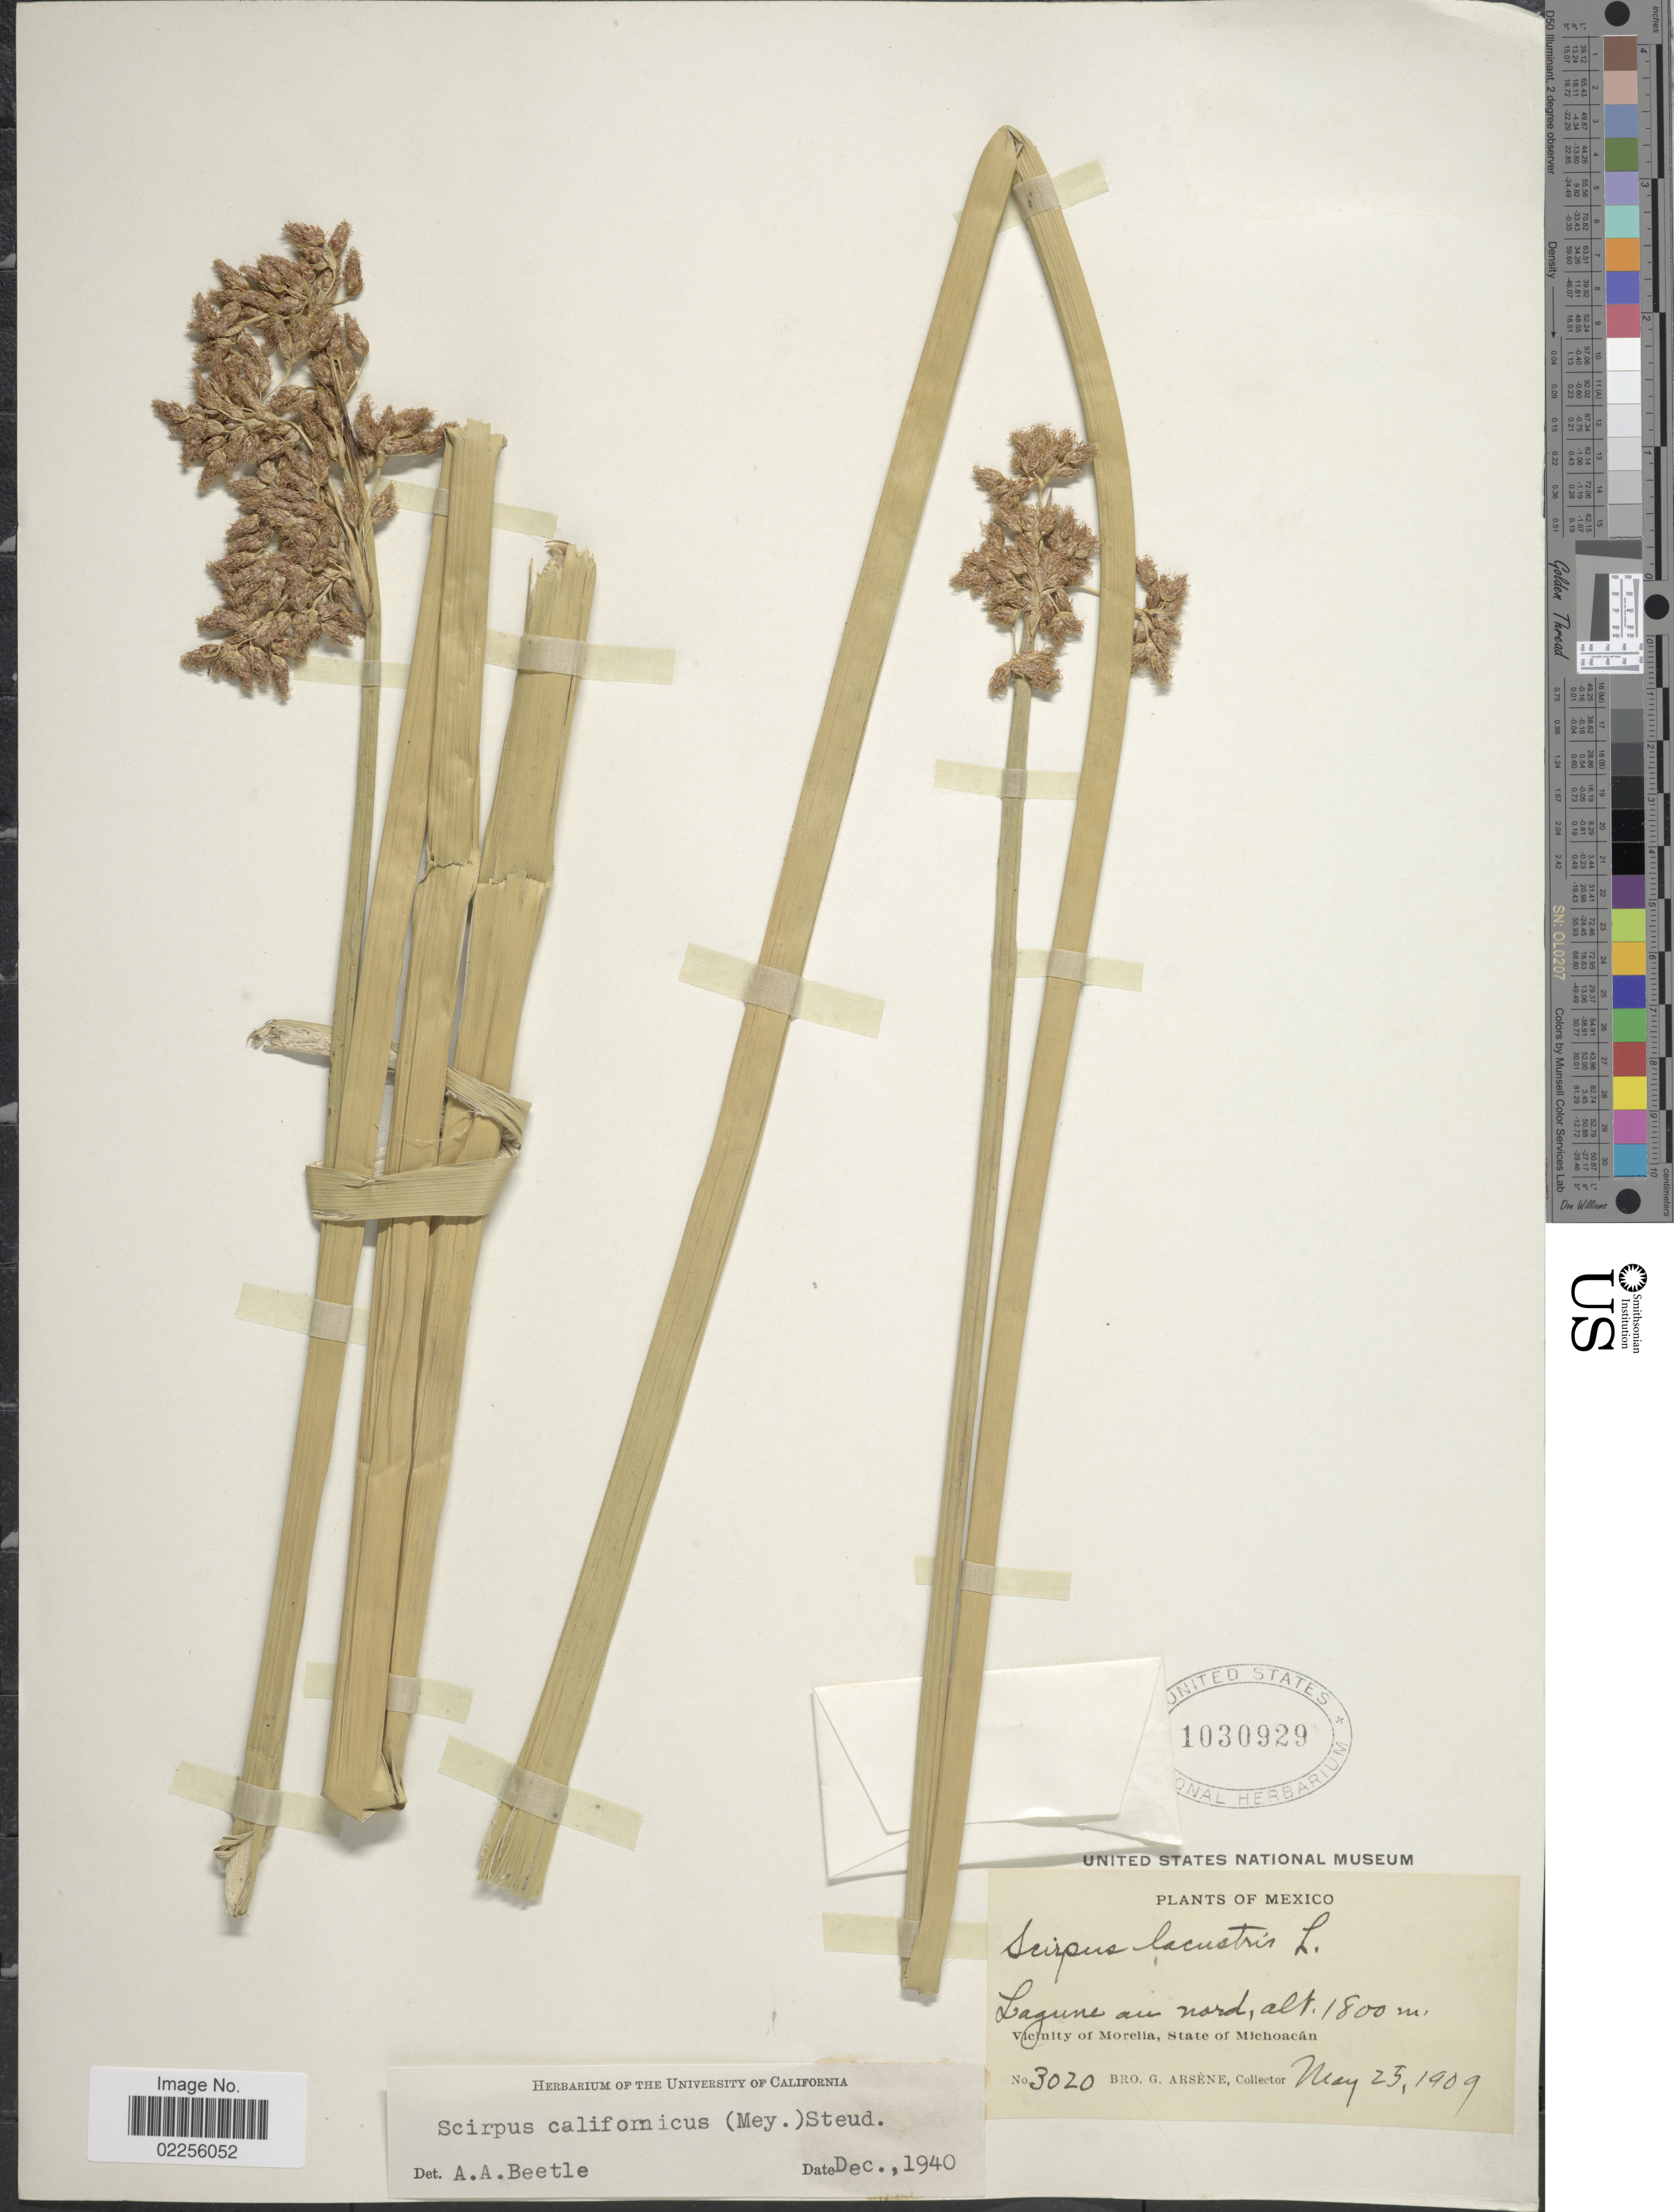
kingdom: Plantae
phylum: Tracheophyta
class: Liliopsida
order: Poales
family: Cyperaceae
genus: Schoenoplectus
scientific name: Schoenoplectus californicus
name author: (C.A. Mey.) Soják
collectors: Bro. G. Arsène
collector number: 3020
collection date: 1909-05-25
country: Mexico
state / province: Michoacán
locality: Lagune au nord, Vicinity of Morelia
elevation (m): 1800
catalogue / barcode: US 1030929